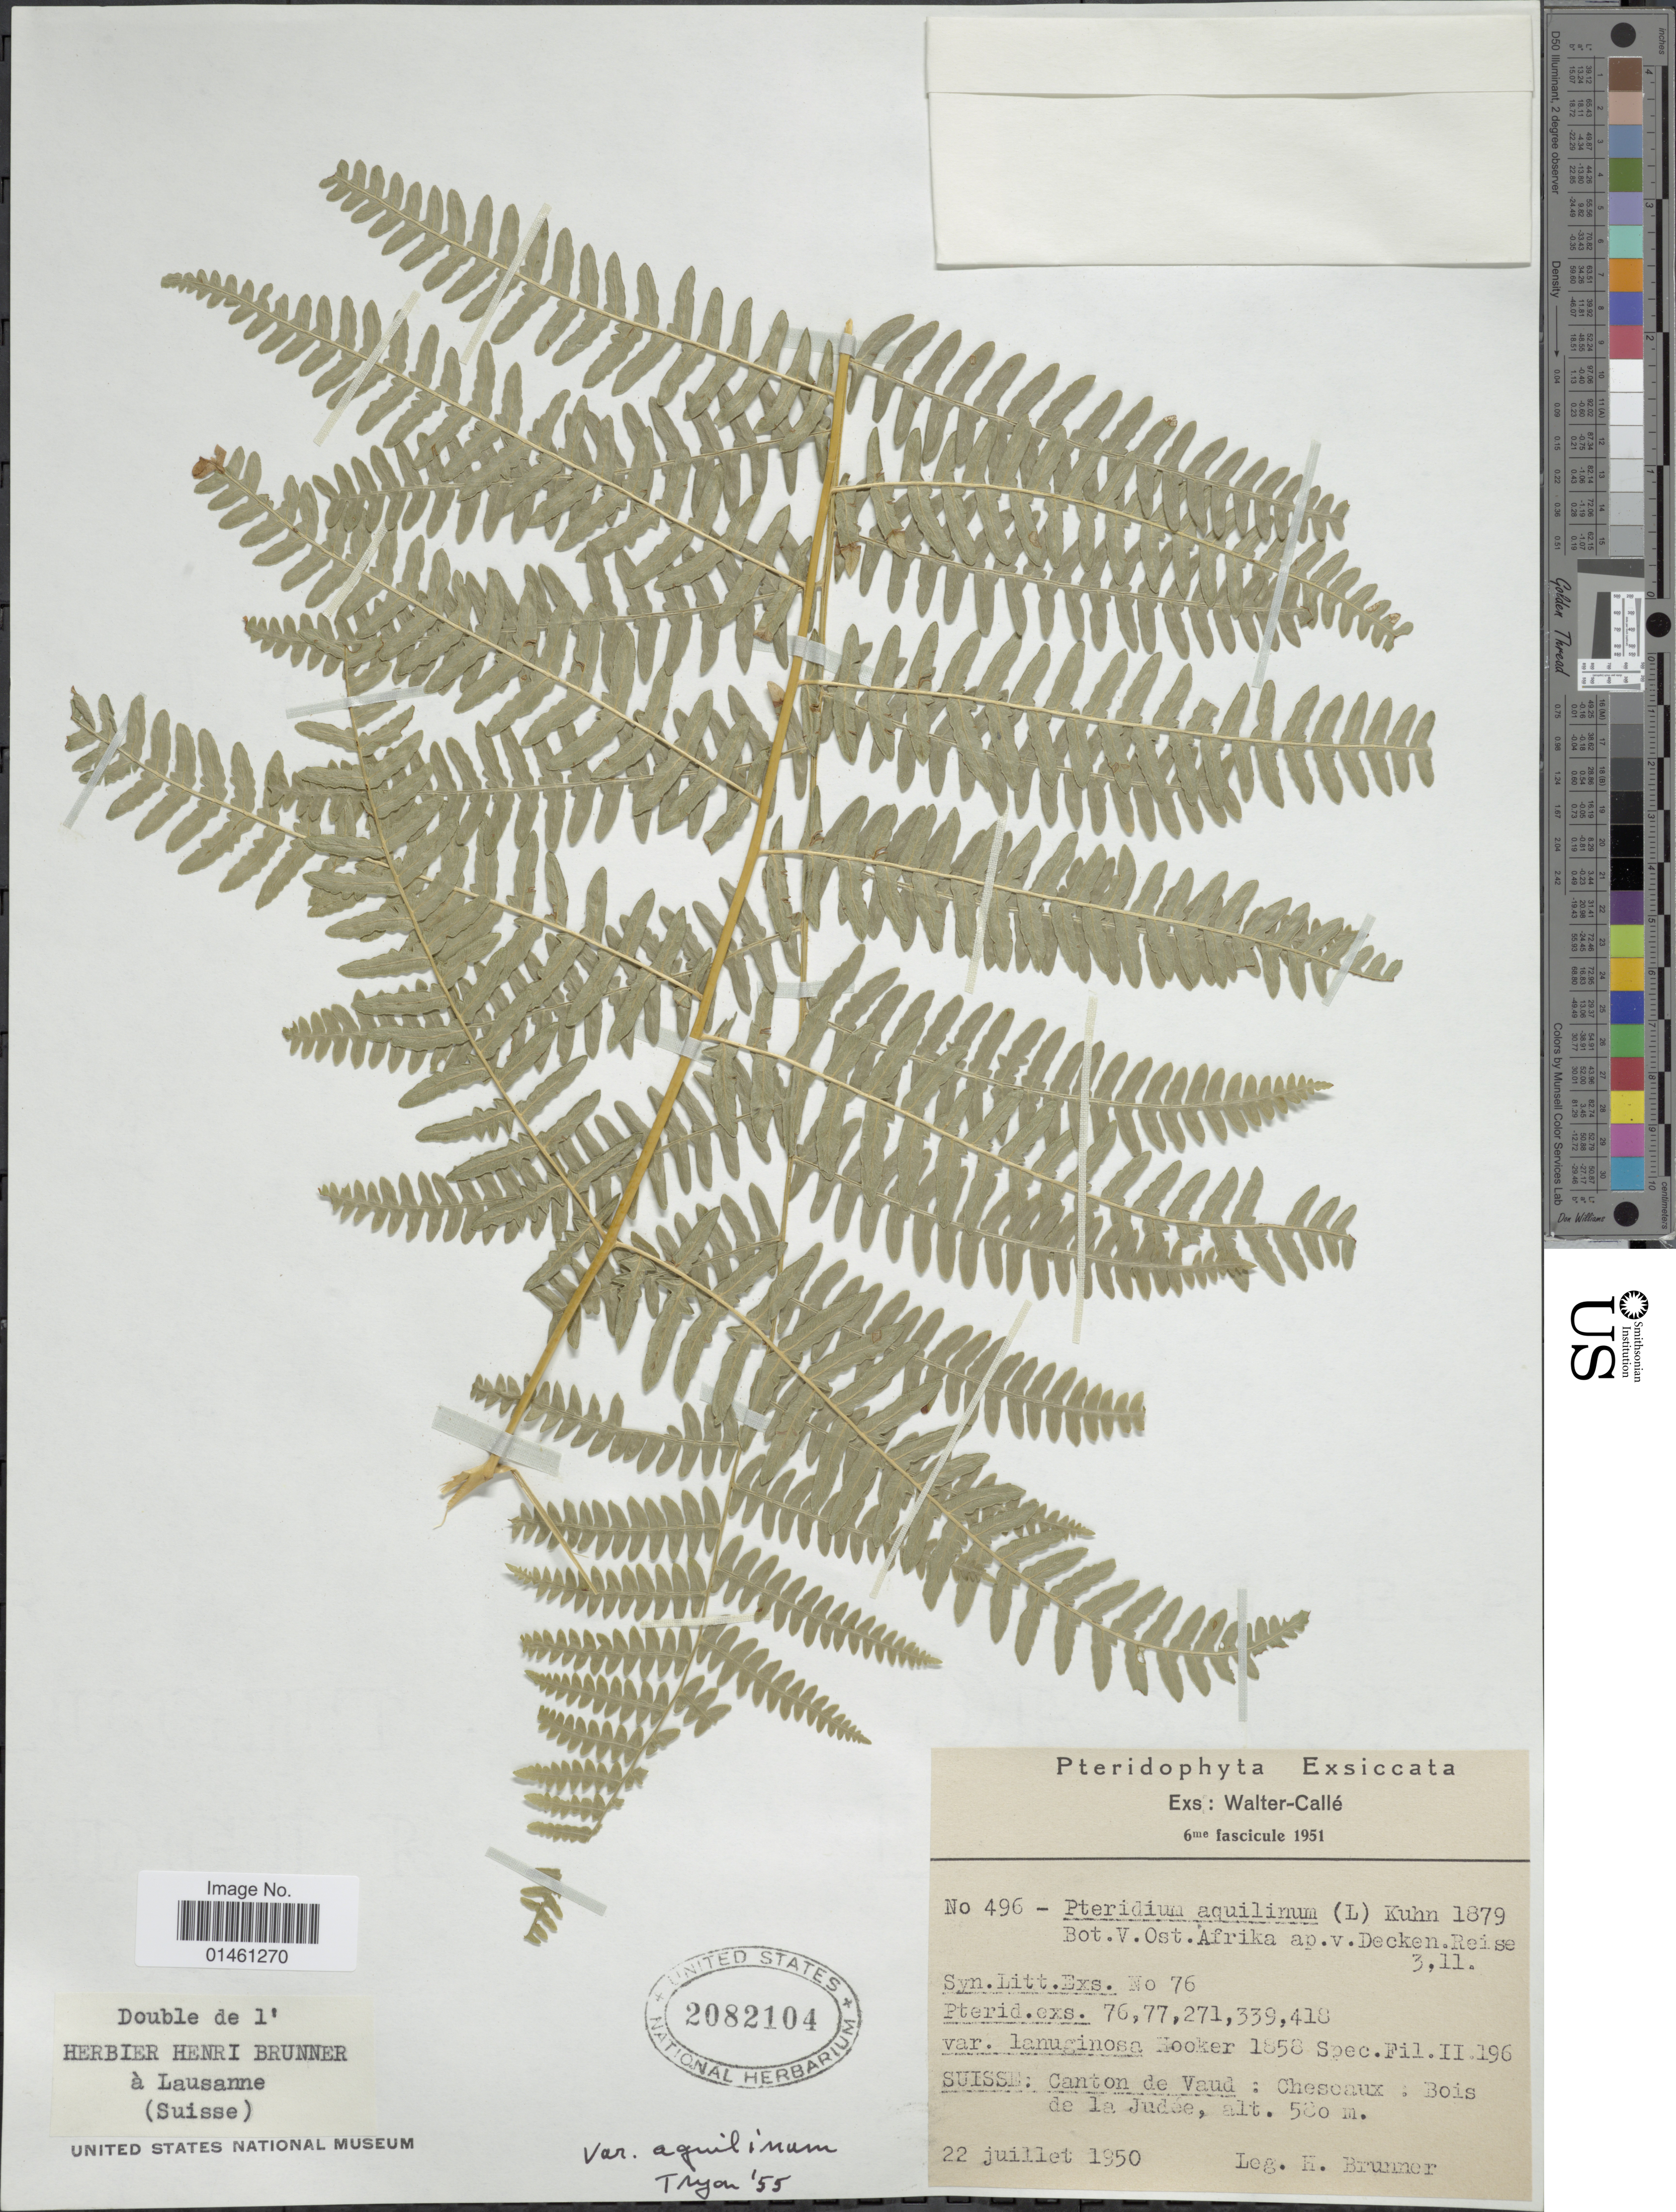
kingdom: Plantae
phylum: Tracheophyta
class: Polypodiopsida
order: Polypodiales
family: Dennstaedtiaceae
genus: Pteridium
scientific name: Pteridium aquilinum var. typicum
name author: R.M. Tryon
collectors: H. Brunner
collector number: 496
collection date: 1950-07-22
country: Switzerland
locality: Suisse: Canto de Vaud: Cheseaux: : Bois de la Judée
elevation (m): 580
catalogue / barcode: US 2082104